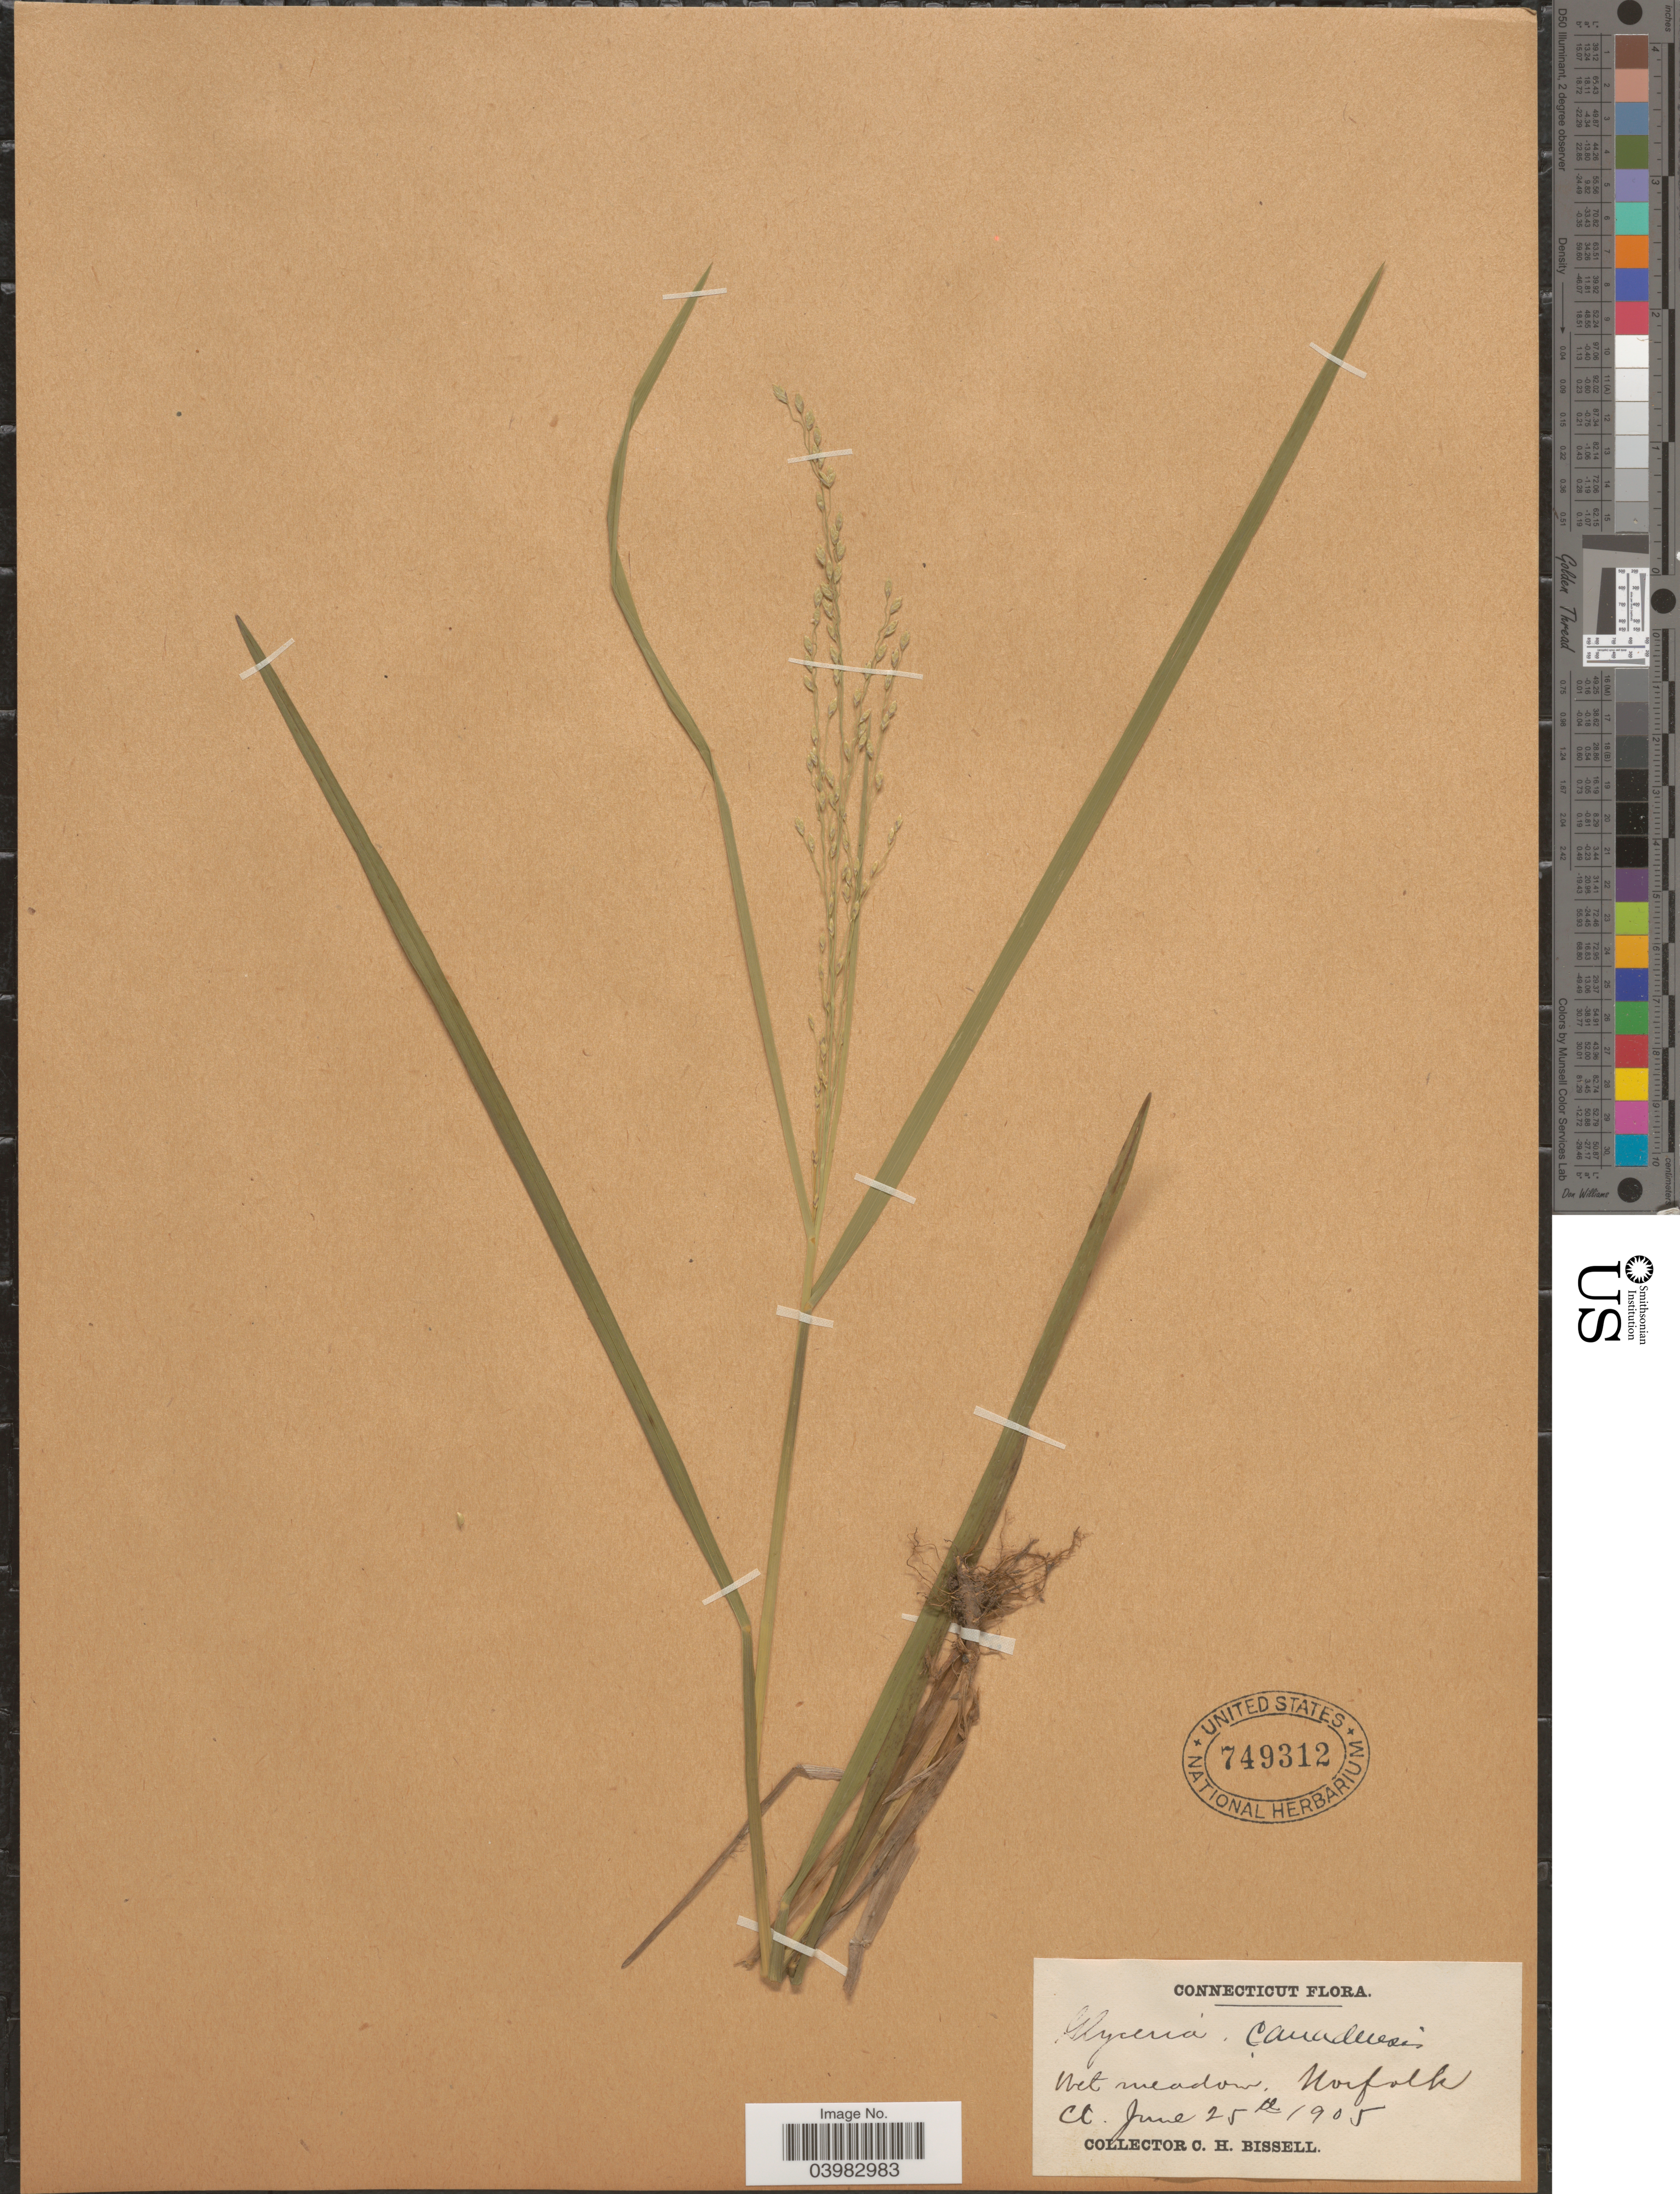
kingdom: Plantae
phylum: Tracheophyta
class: Liliopsida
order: Poales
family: Poaceae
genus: Glyceria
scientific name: Glyceria canadensis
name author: (Michx.) Trin.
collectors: C. Bissell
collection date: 1905-06-25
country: United States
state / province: Connecticut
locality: Norfolk.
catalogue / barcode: US 749312